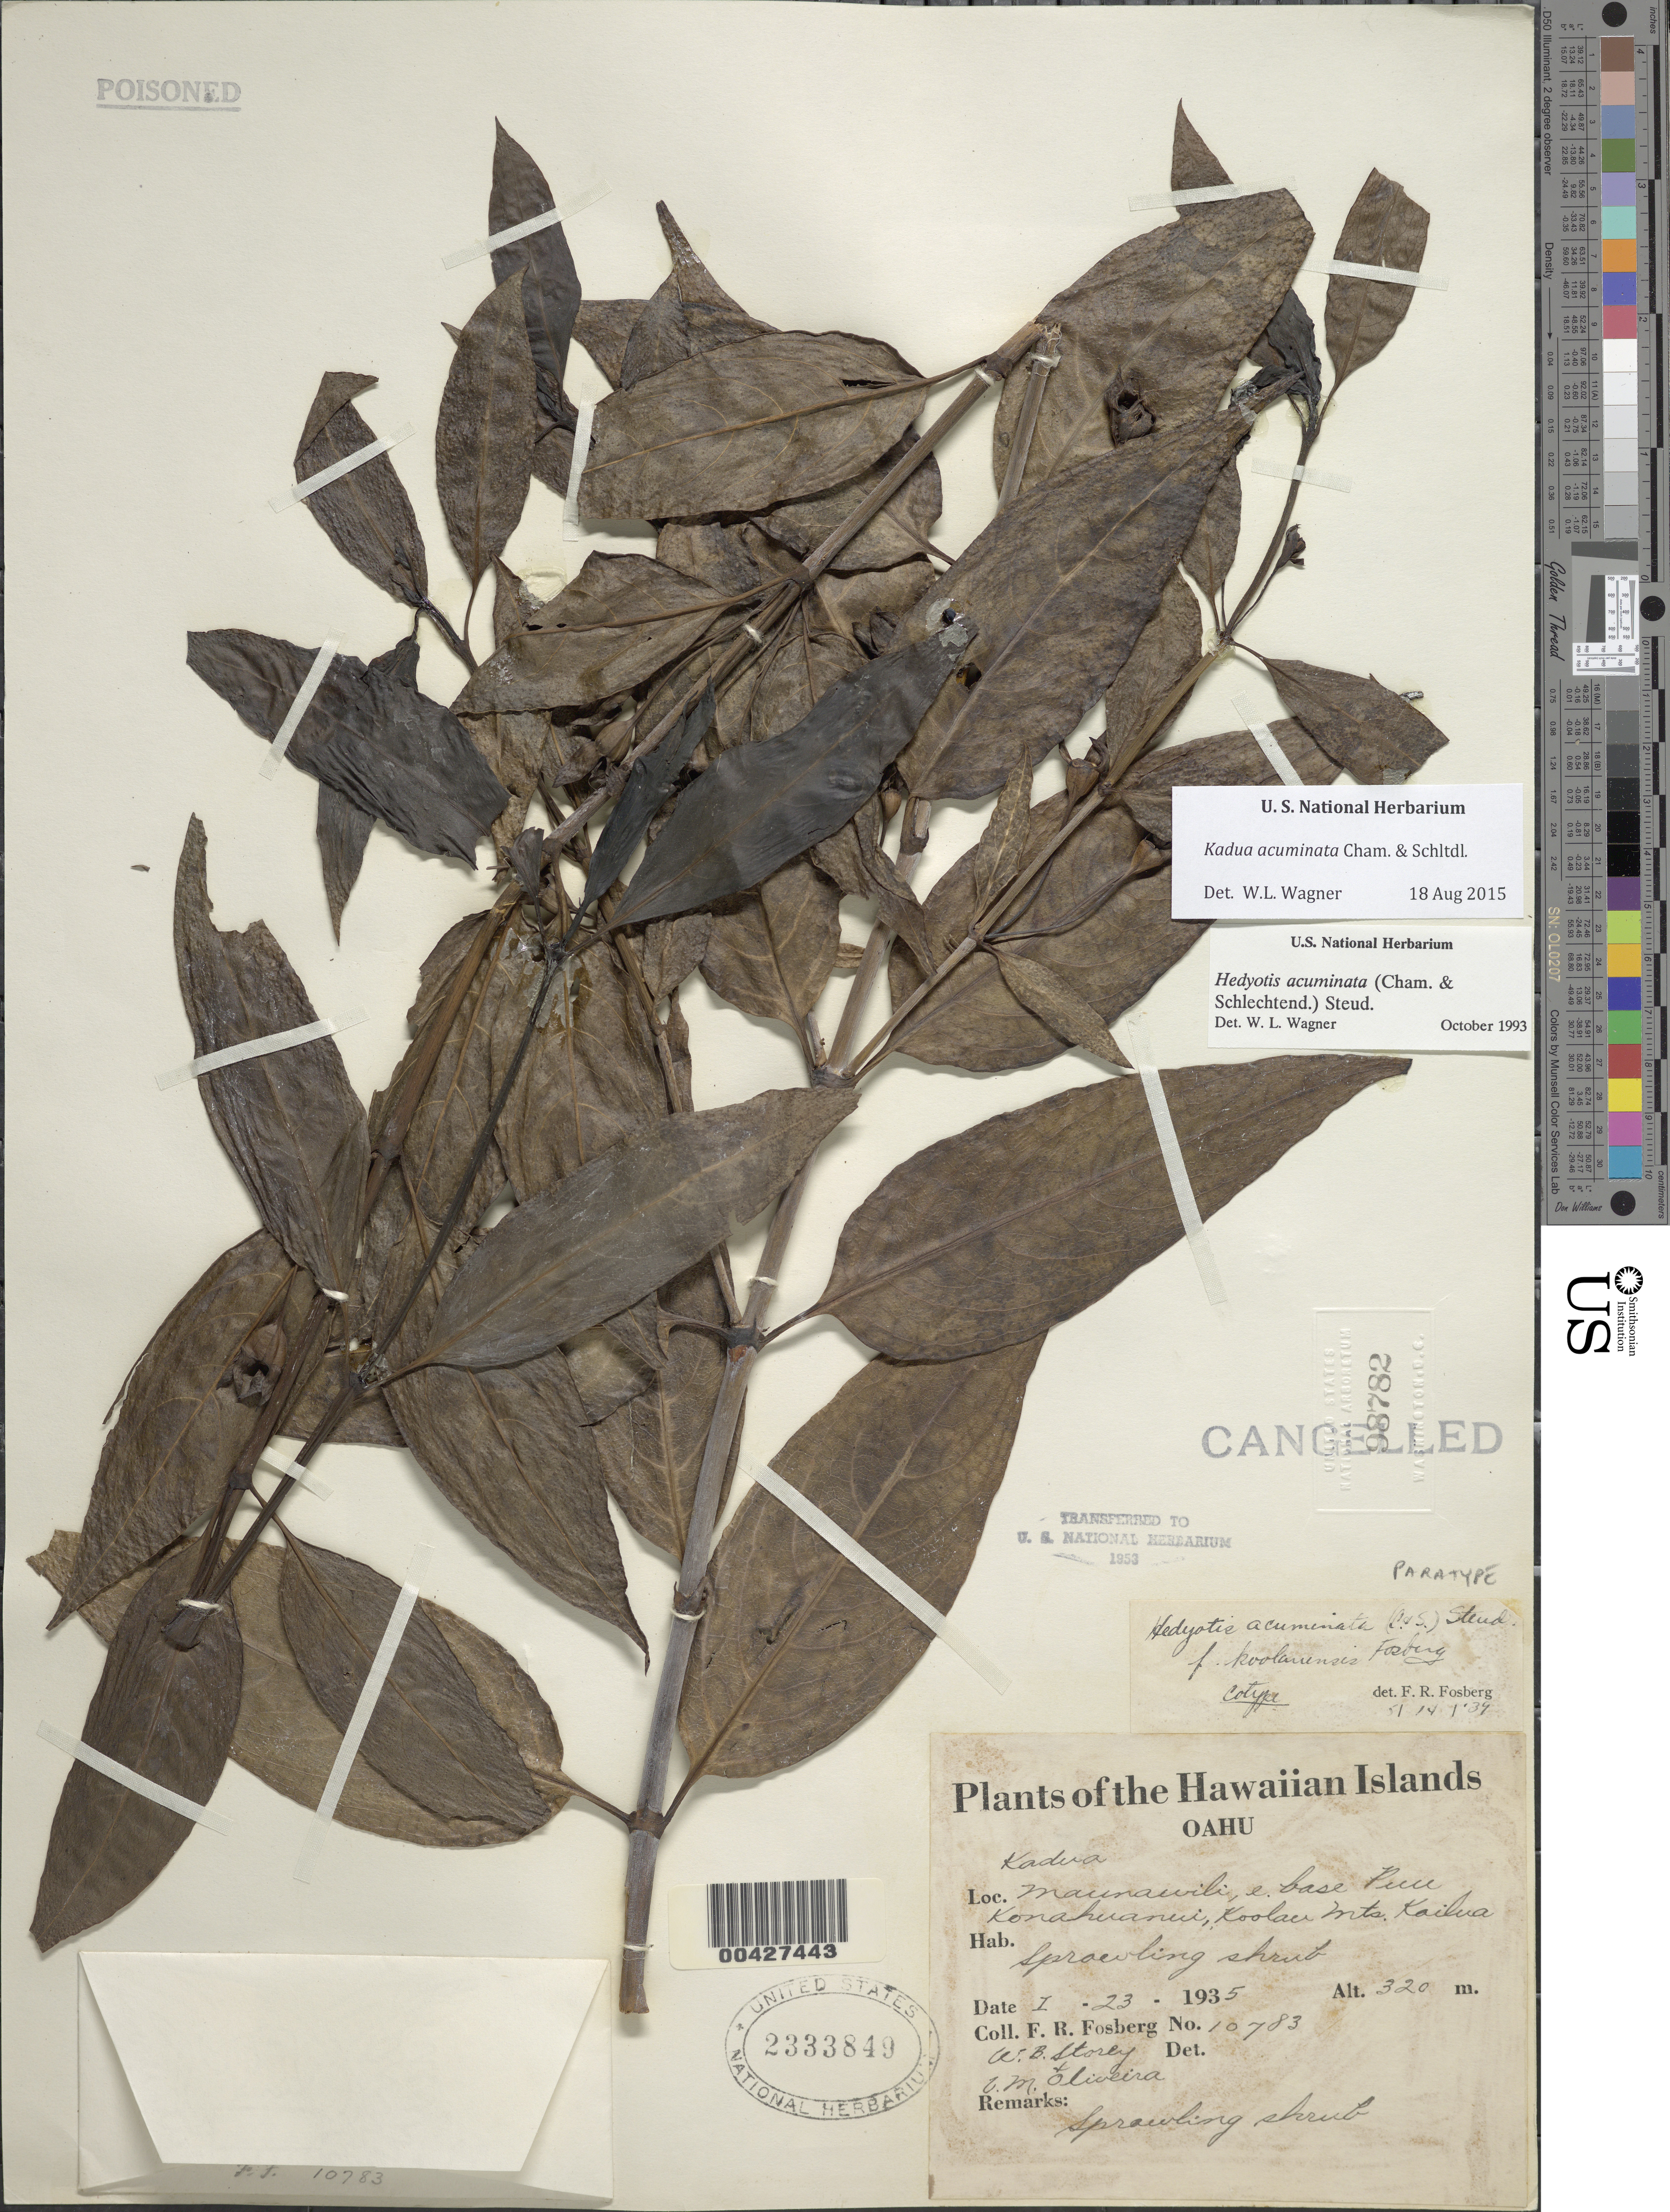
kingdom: Plantae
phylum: Tracheophyta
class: Magnoliopsida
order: Gentianales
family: Rubiaceae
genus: Kadua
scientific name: Kadua acuminata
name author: Cham. & Schltdl.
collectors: F. R. Fosberg, W. Storey & C. Oliveira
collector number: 10783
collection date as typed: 23 Jan 1935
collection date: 1935-01-23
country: United States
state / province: Hawaii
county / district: Honolulu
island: Oahu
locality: Maunawili, east base Puu Konahuanui, Koolau Mtns, Kailua.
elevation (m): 320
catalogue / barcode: US 2333849